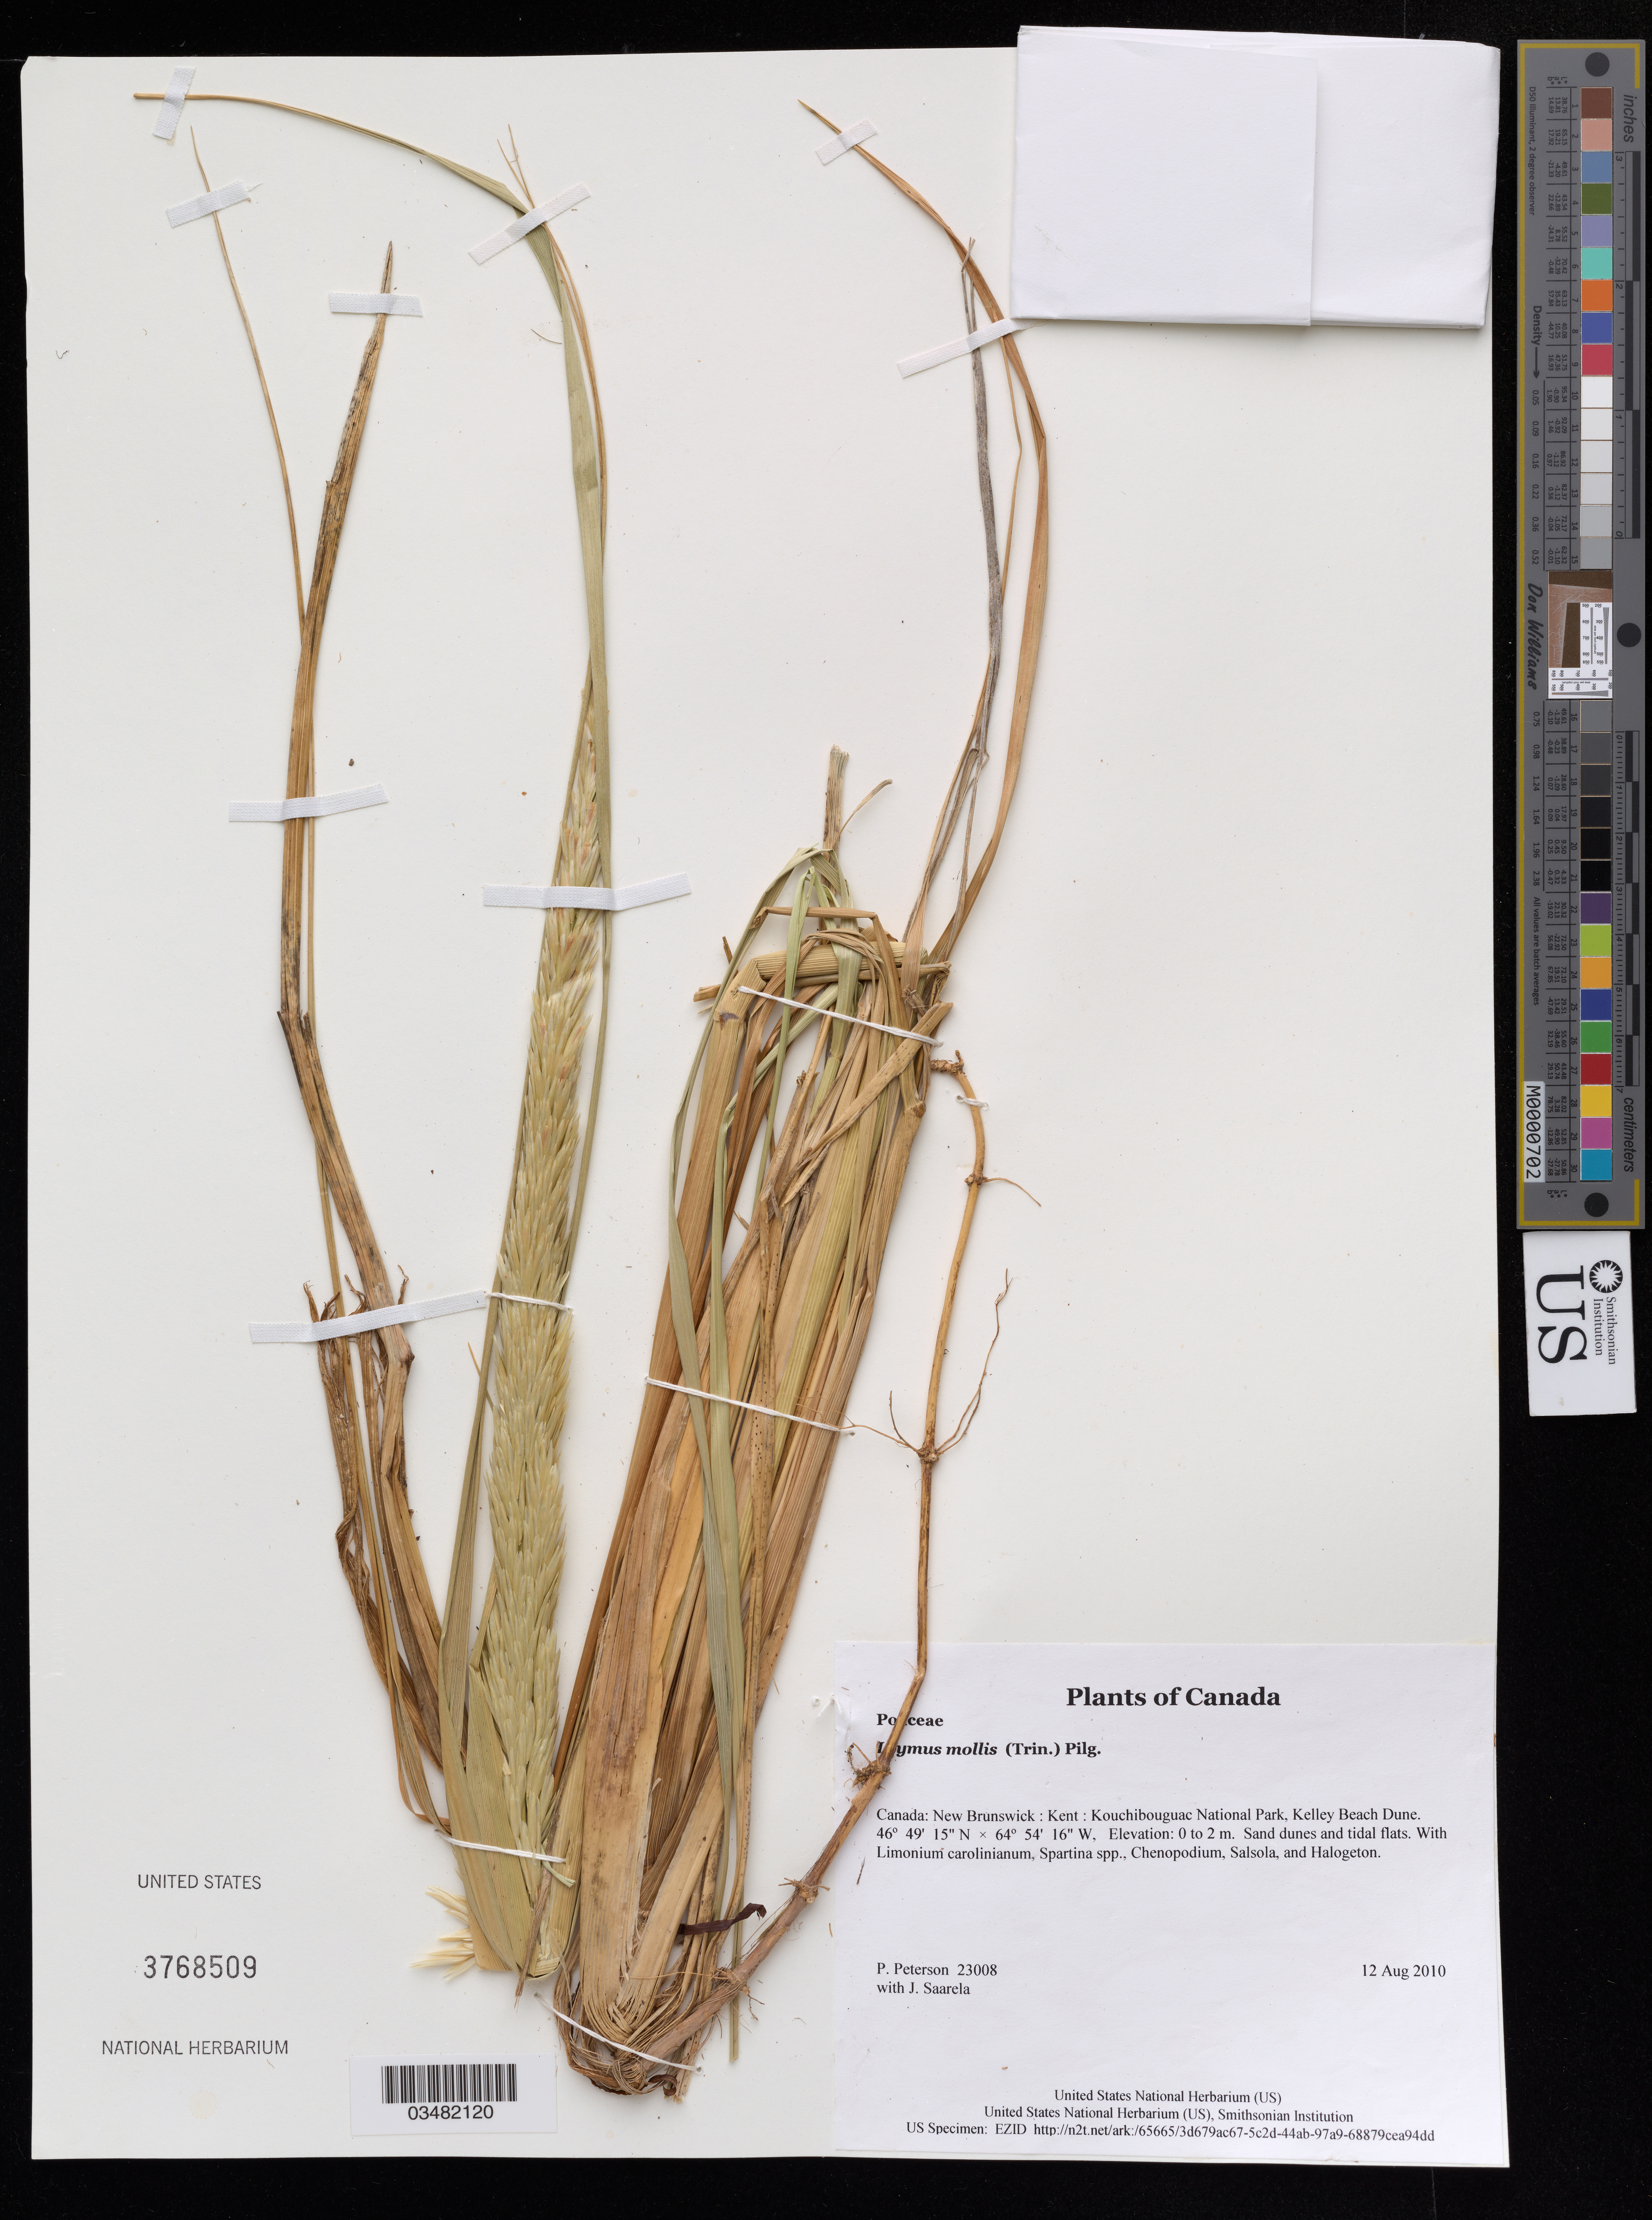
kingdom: Plantae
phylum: Tracheophyta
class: Liliopsida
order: Poales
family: Poaceae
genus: Leymus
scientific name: Leymus mollis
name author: (Trin.) Pilg.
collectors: P. M. Peterson & J. Saarela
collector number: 23008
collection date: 2010-08-12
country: Canada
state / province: New Brunswick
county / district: Kent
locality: Kouchibouguac National Park, Kelley Beach Dune.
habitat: Sand dunes and tidal flats.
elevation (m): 0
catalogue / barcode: US 3768509